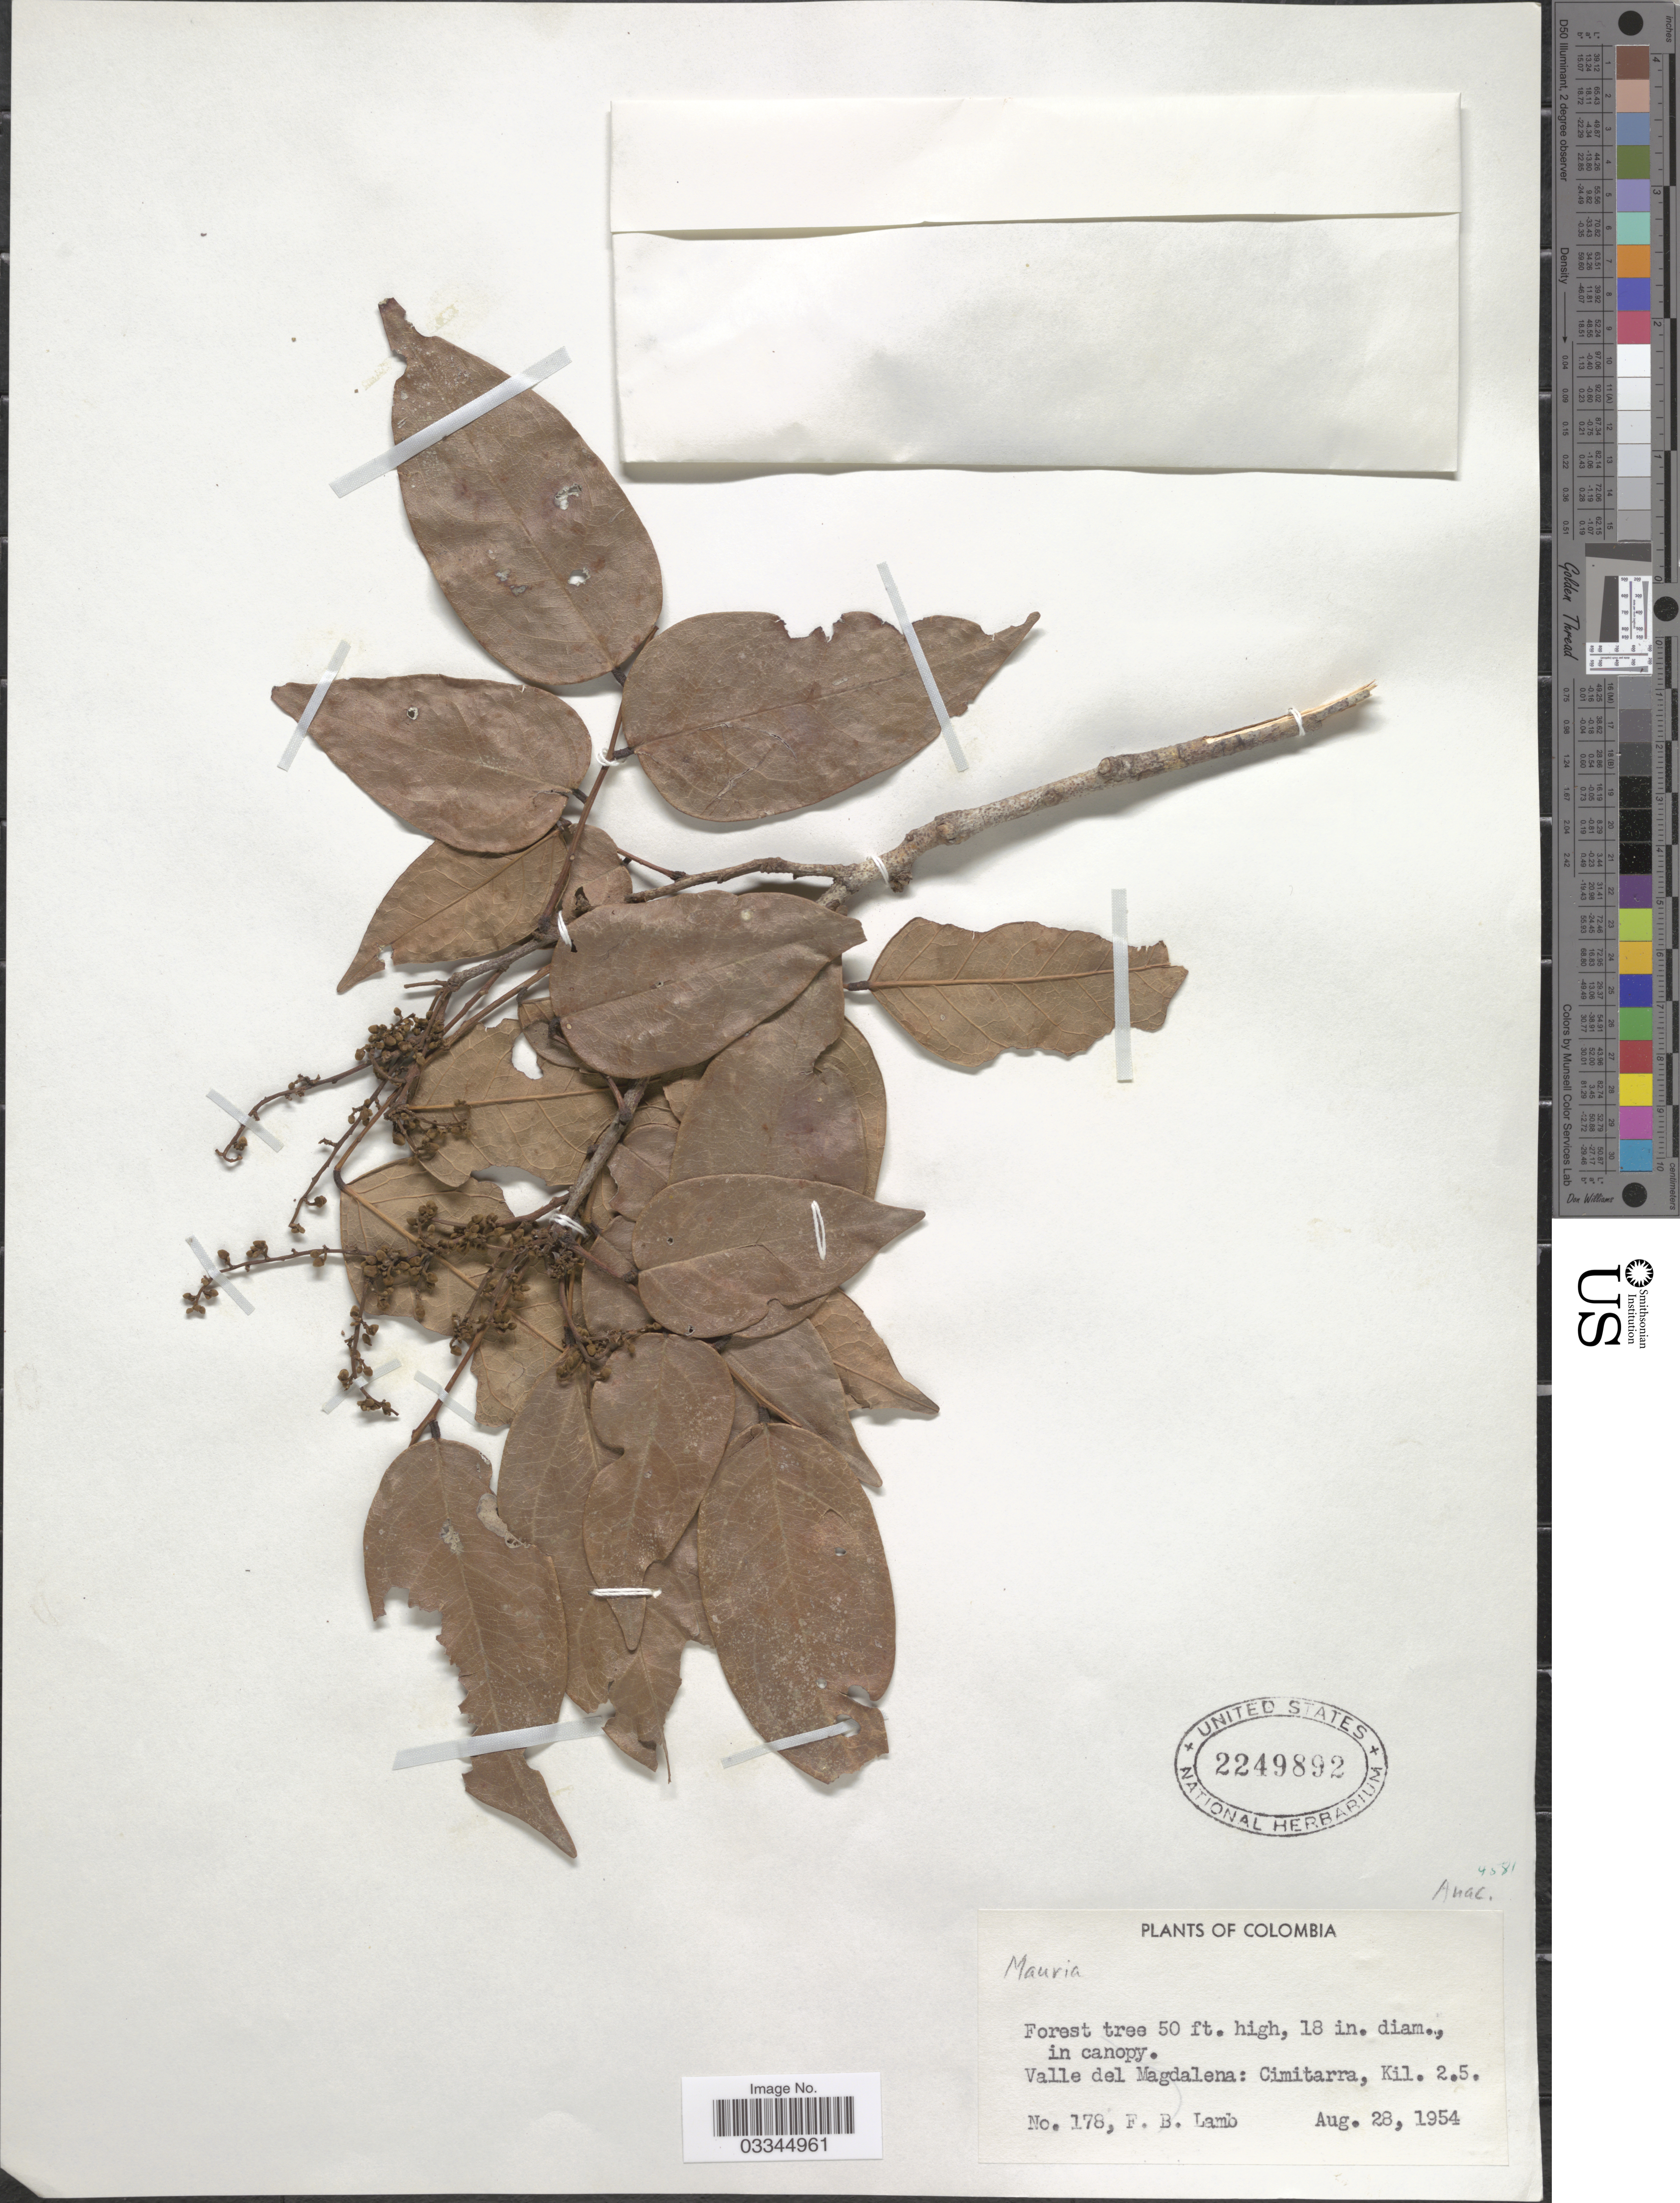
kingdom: Plantae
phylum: Tracheophyta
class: Magnoliopsida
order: Sapindales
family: Anacardiaceae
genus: Mauria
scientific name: Mauria sp.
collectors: F. B. Lamb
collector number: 178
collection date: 1954-08-28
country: Colombia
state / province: Magdalena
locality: Valle del Magdalena: Cimitarra, Kil. 2.5.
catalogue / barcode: US 2249892